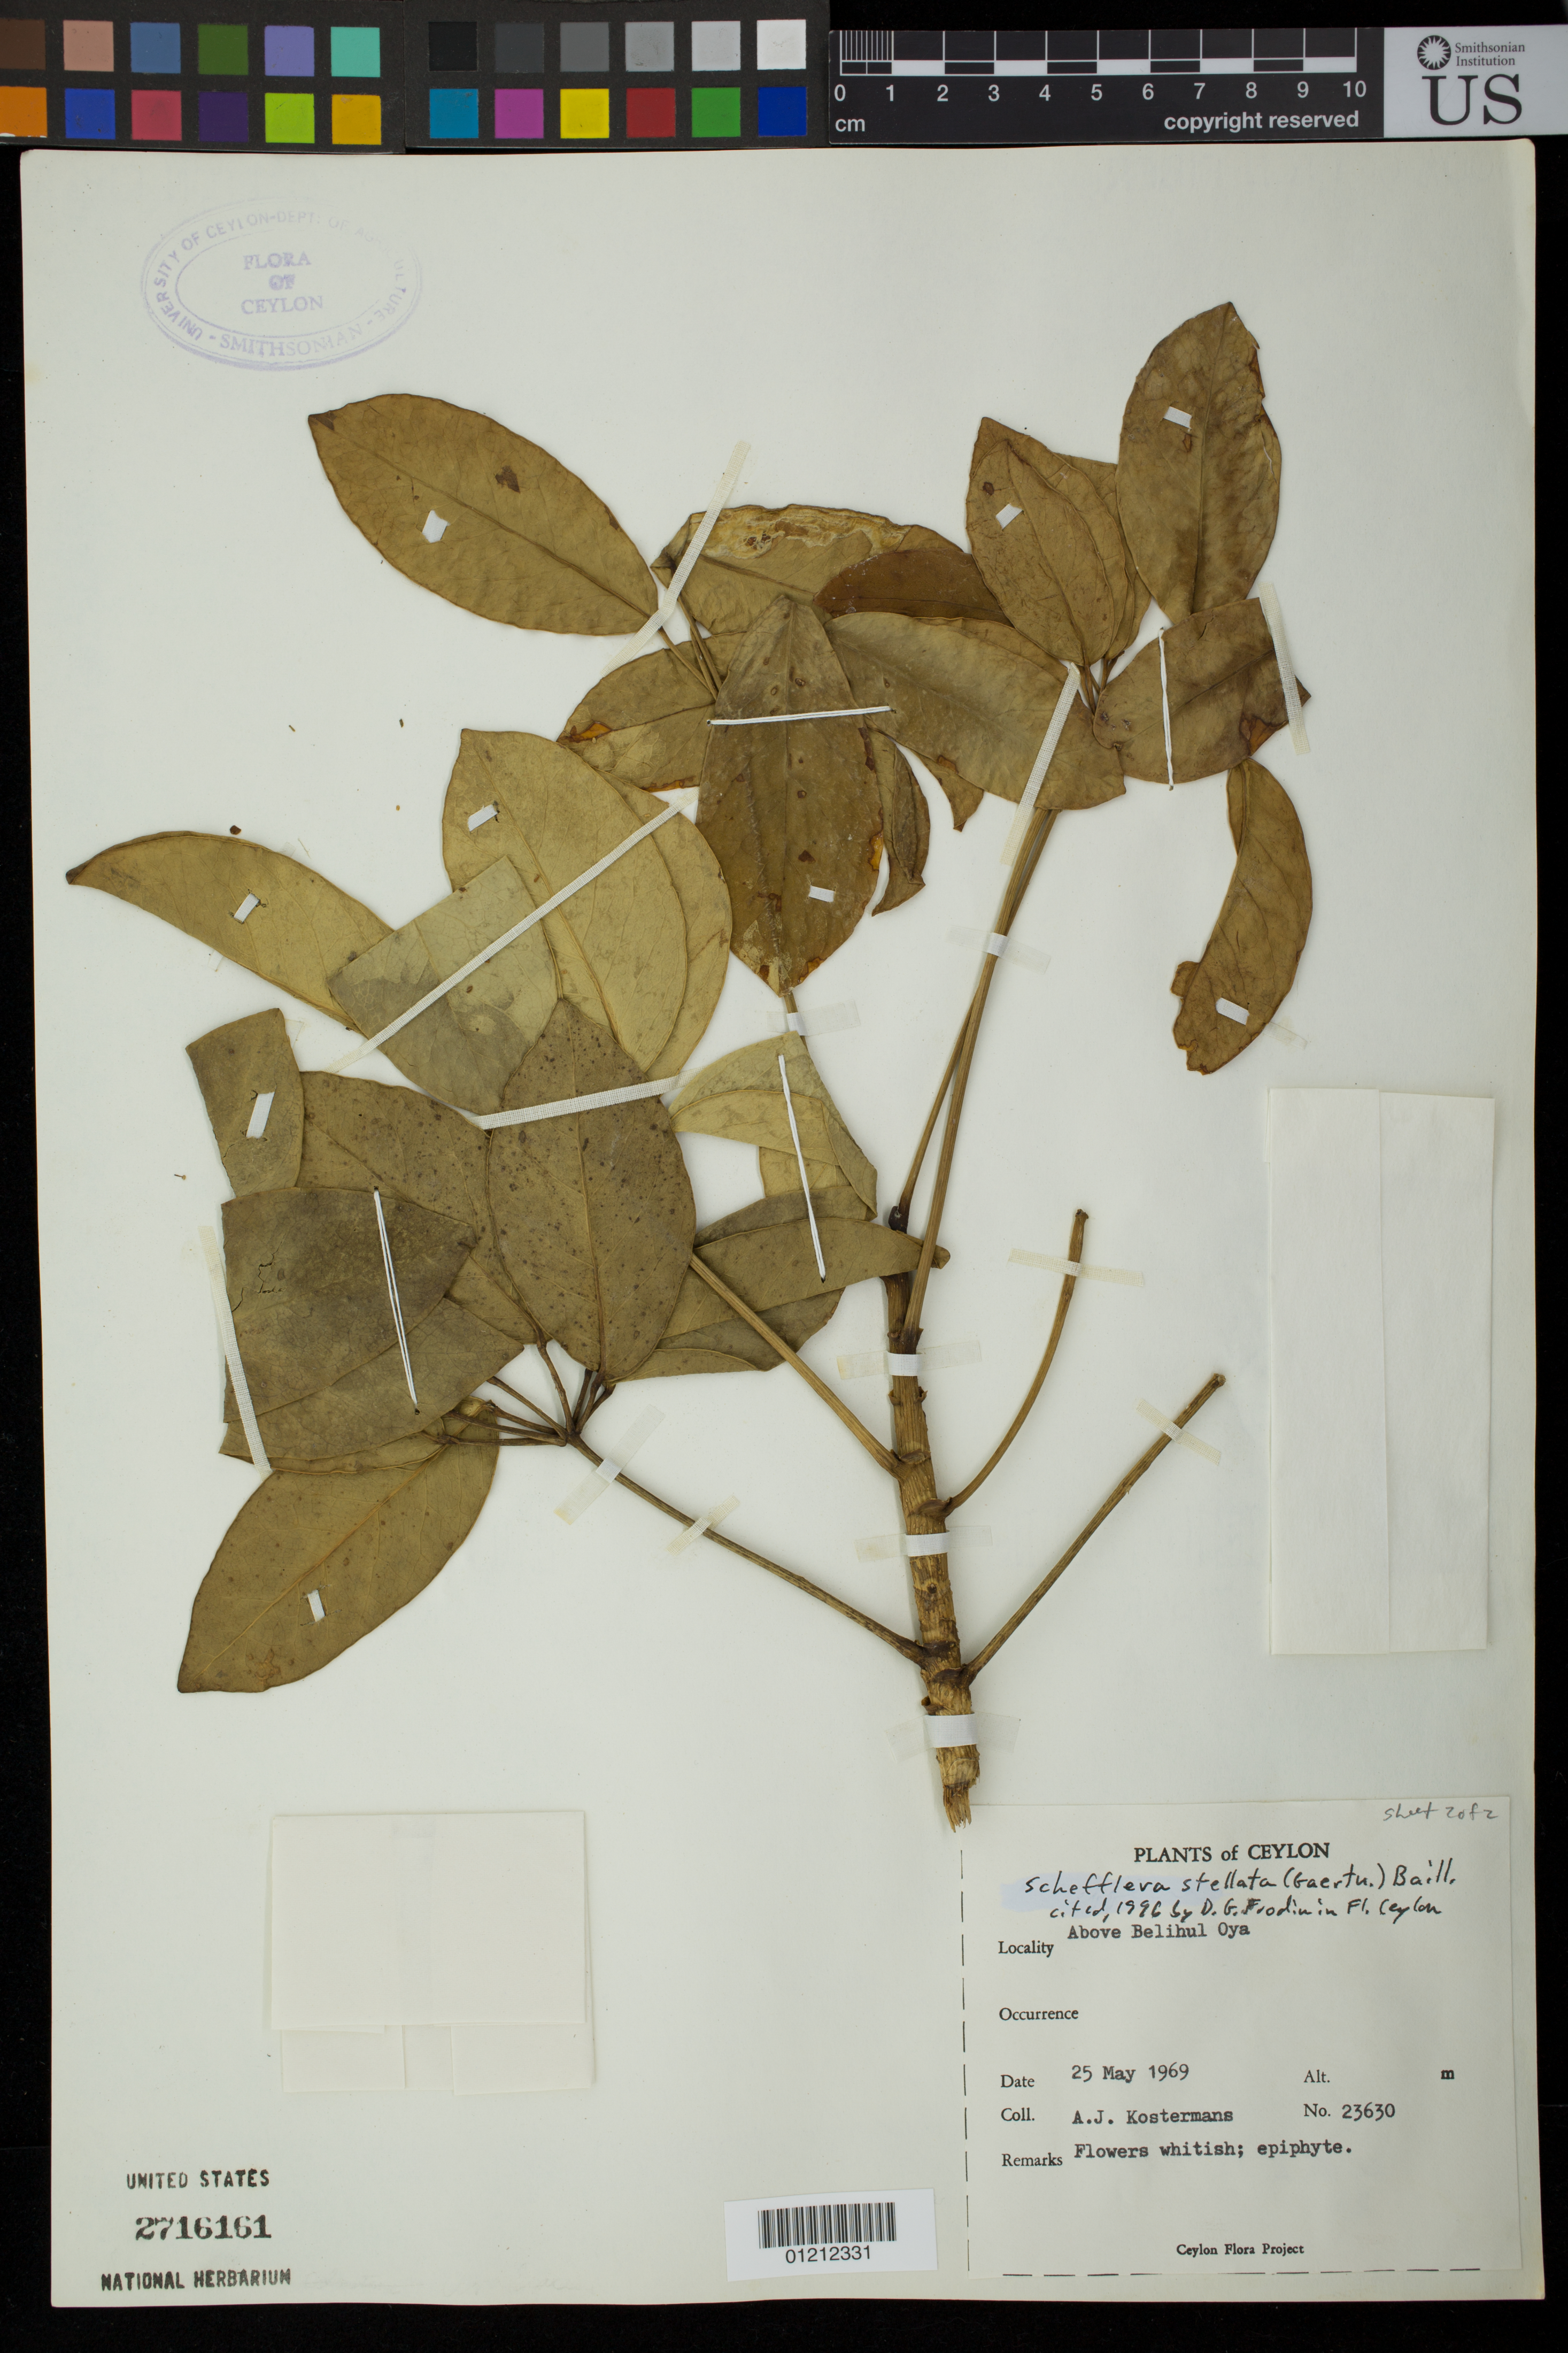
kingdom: Plantae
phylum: Tracheophyta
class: Magnoliopsida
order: Apiales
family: Araliaceae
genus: Schefflera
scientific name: Schefflera stellata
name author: (Gaertn.) Baill.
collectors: A. J. G. Kostermans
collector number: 23630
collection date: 1969-05-25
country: Sri Lanka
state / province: Sabaragamuwa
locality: Above Belihul Oya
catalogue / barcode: US 2716161